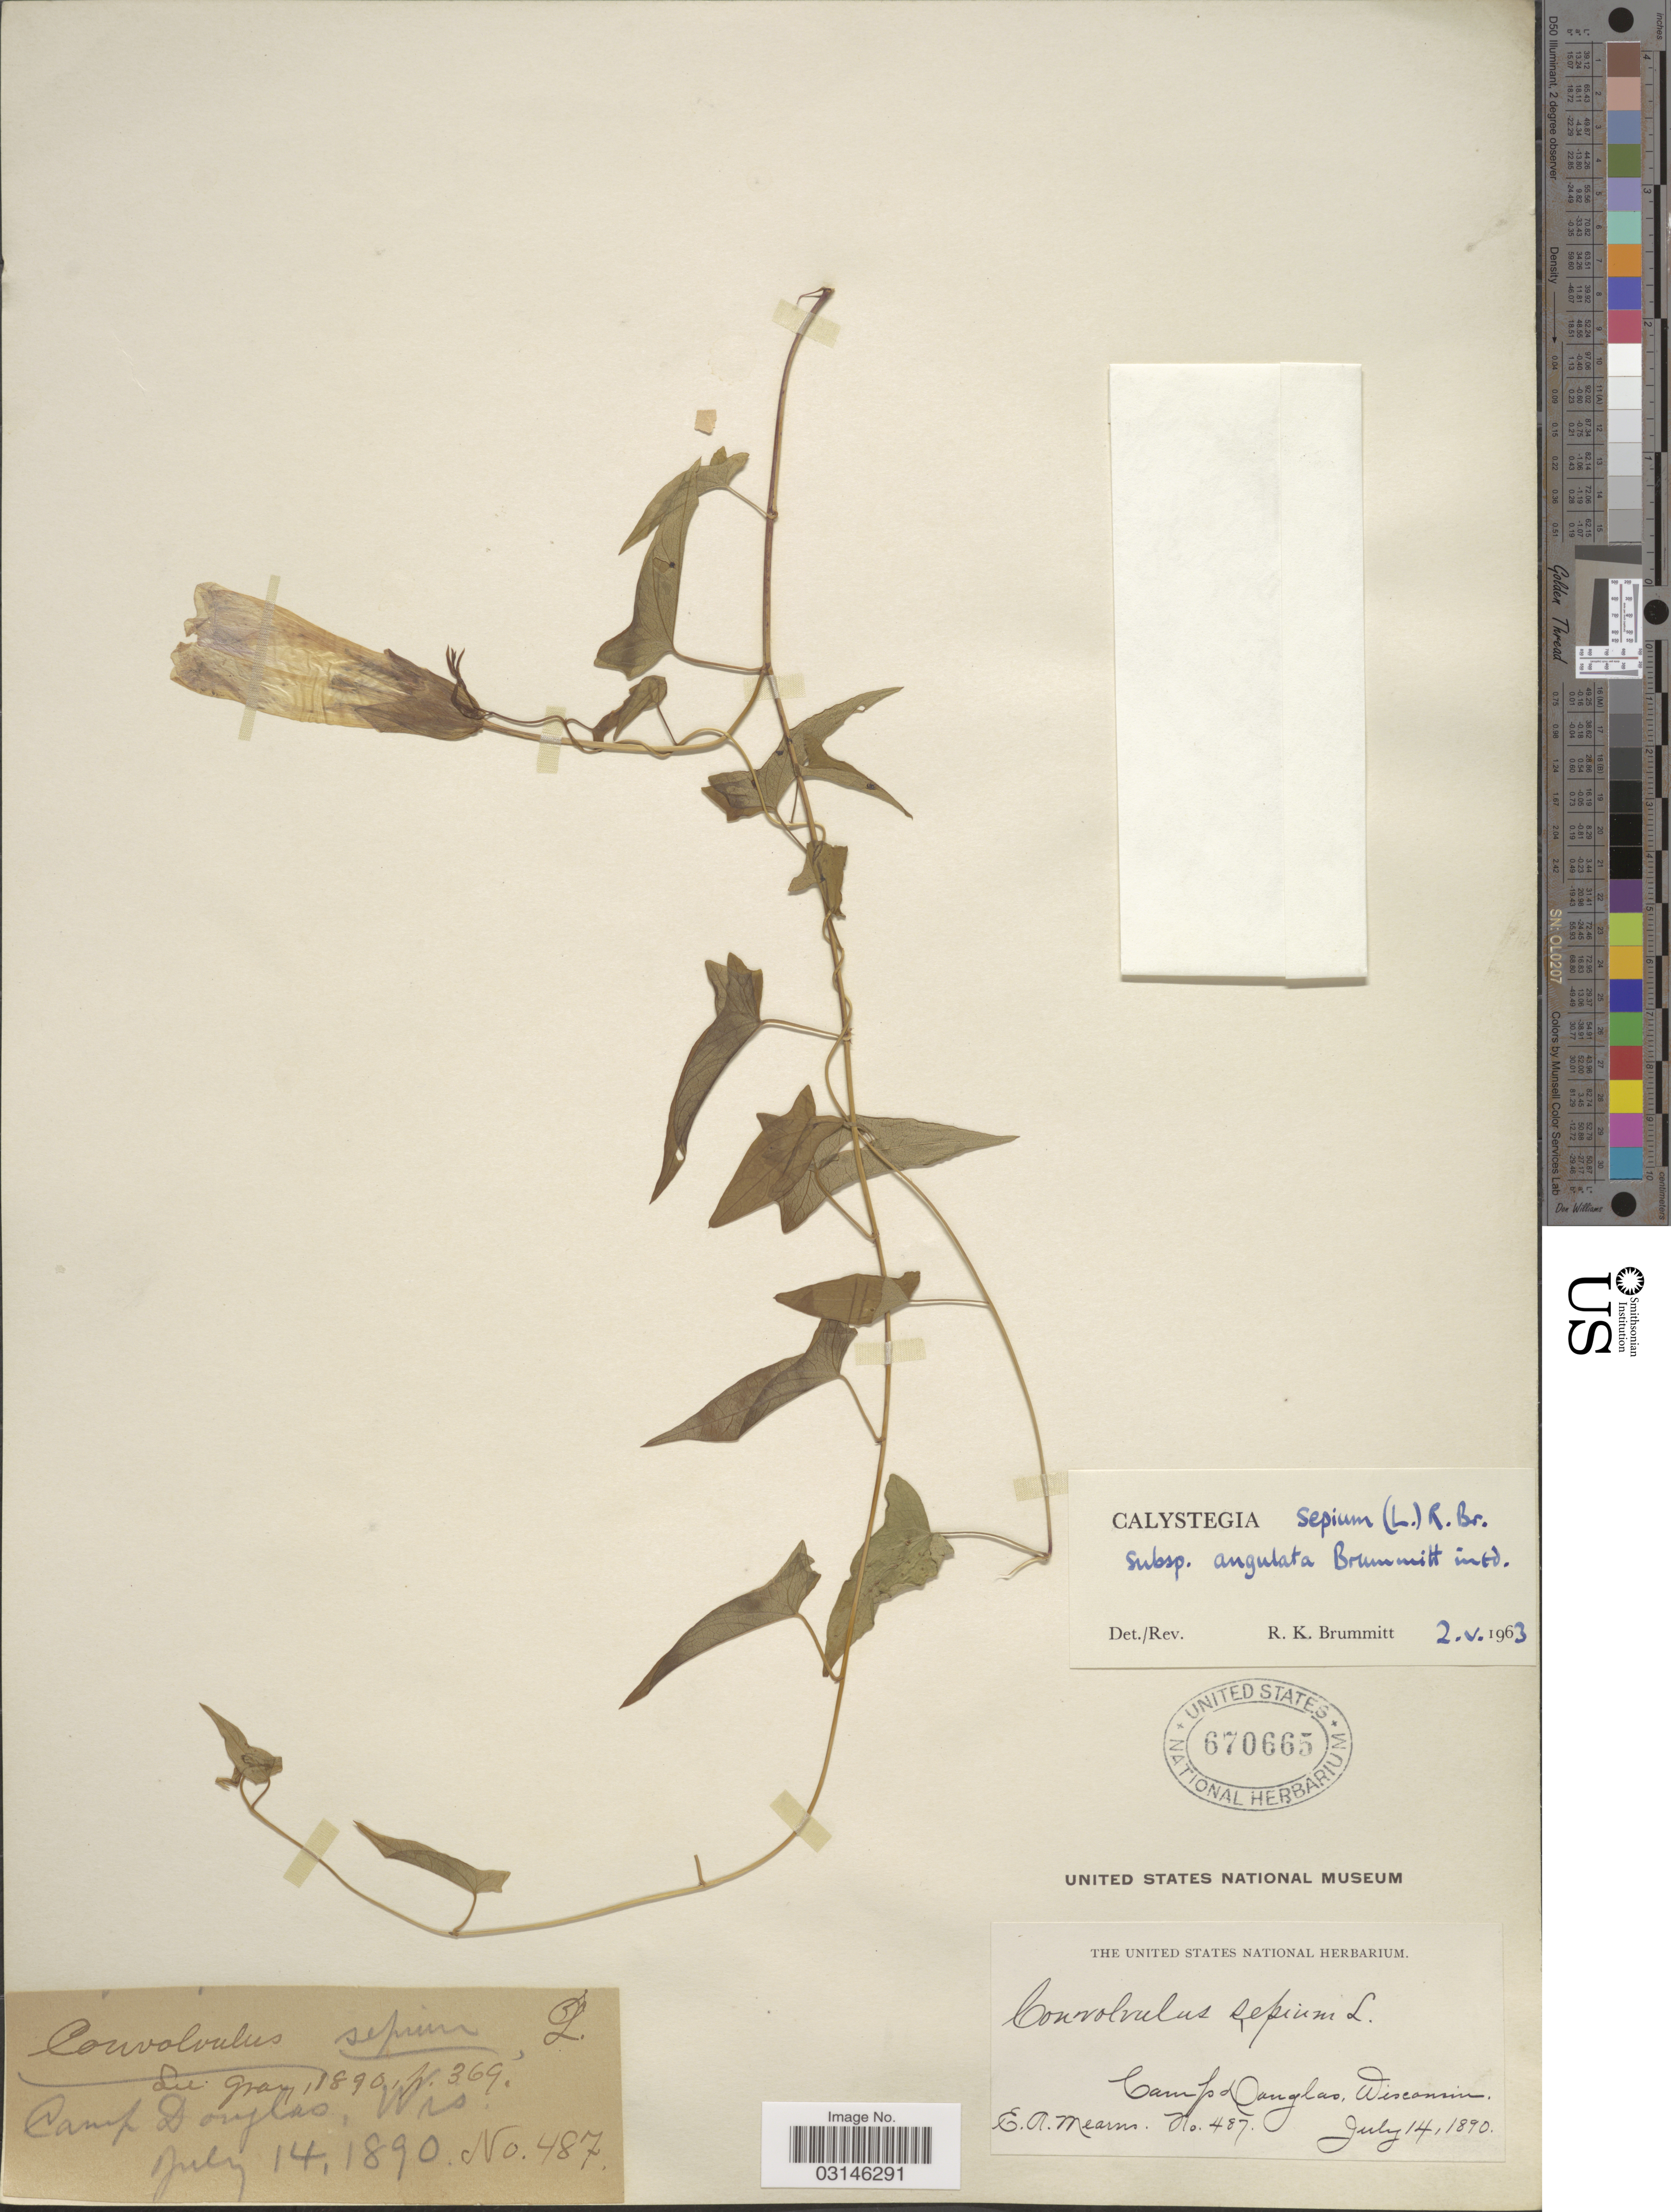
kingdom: Plantae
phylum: Tracheophyta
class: Magnoliopsida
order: Solanales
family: Convolvulaceae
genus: Calystegia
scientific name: Calystegia sepium subsp. angulata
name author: Brummitt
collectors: E. A. Mearns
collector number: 487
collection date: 1890-07-14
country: United States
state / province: Wisconsin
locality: Camp Douglas.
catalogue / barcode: US 670665